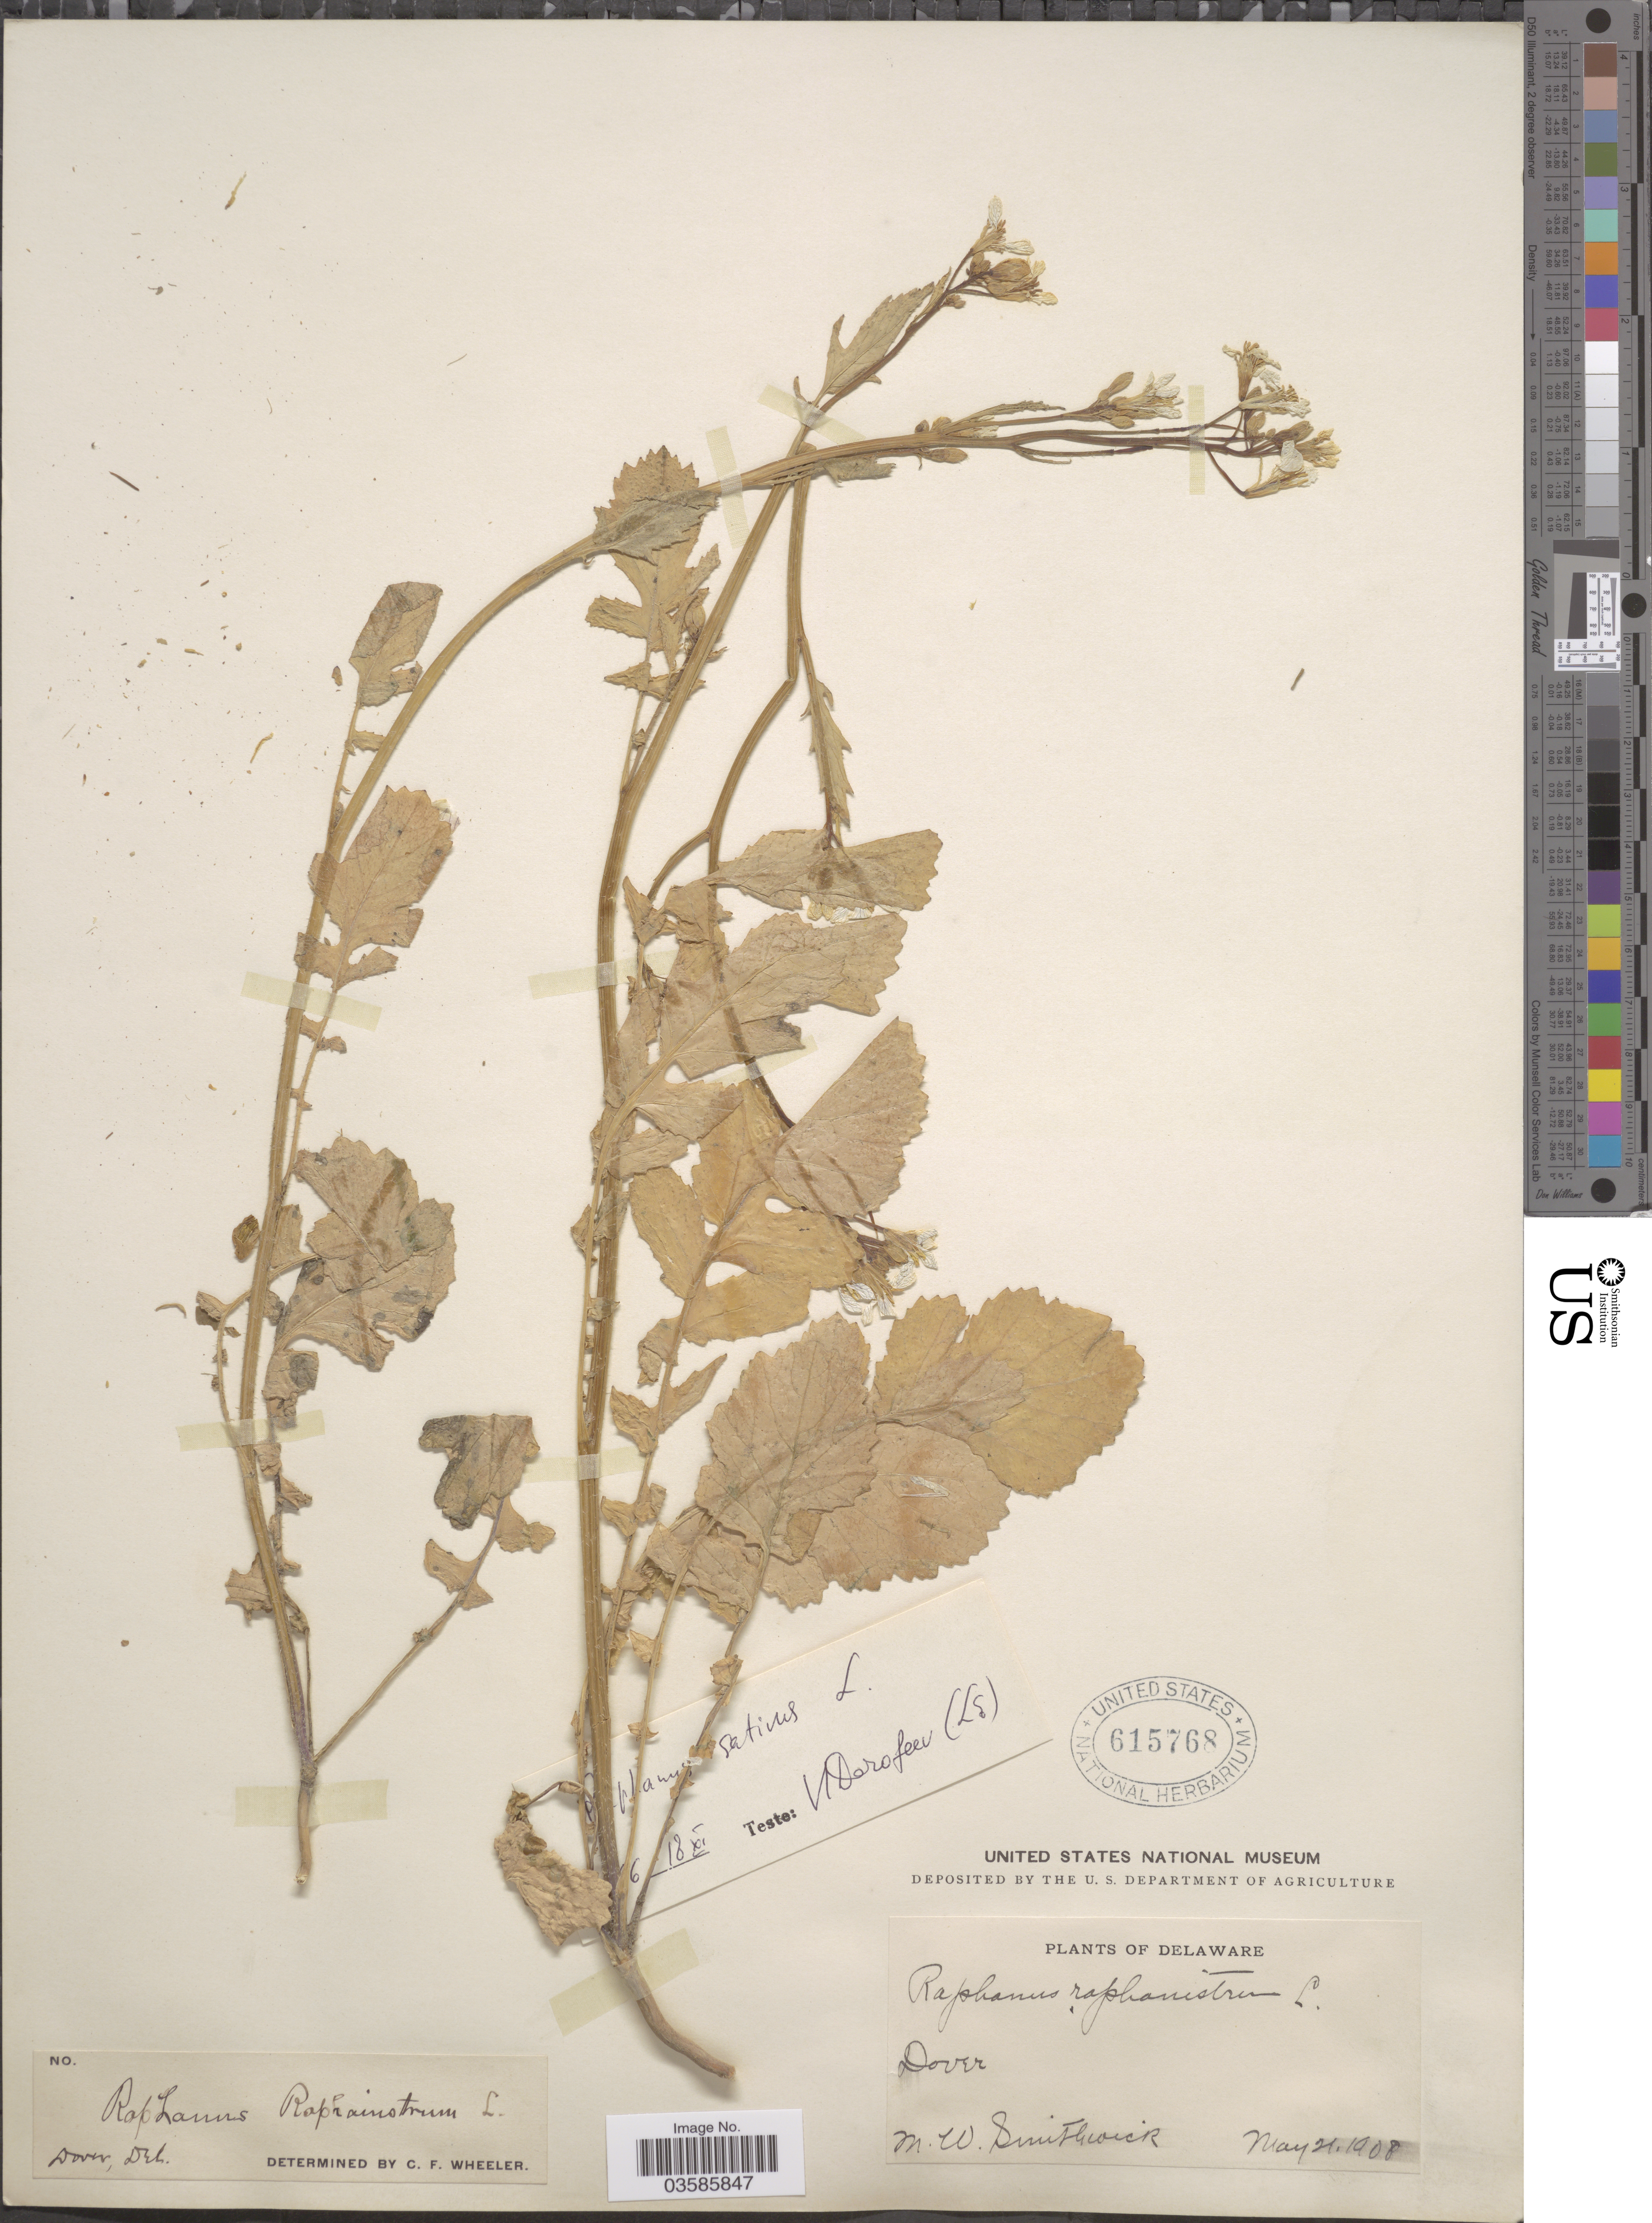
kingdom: Plantae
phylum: Tracheophyta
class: Magnoliopsida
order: Brassicales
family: Brassicaceae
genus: Raphanus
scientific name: Raphanus sativus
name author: L.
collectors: M. Smithwick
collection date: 1908-05-21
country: United States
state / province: Delaware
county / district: Kent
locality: Dover.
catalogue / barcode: US 615768